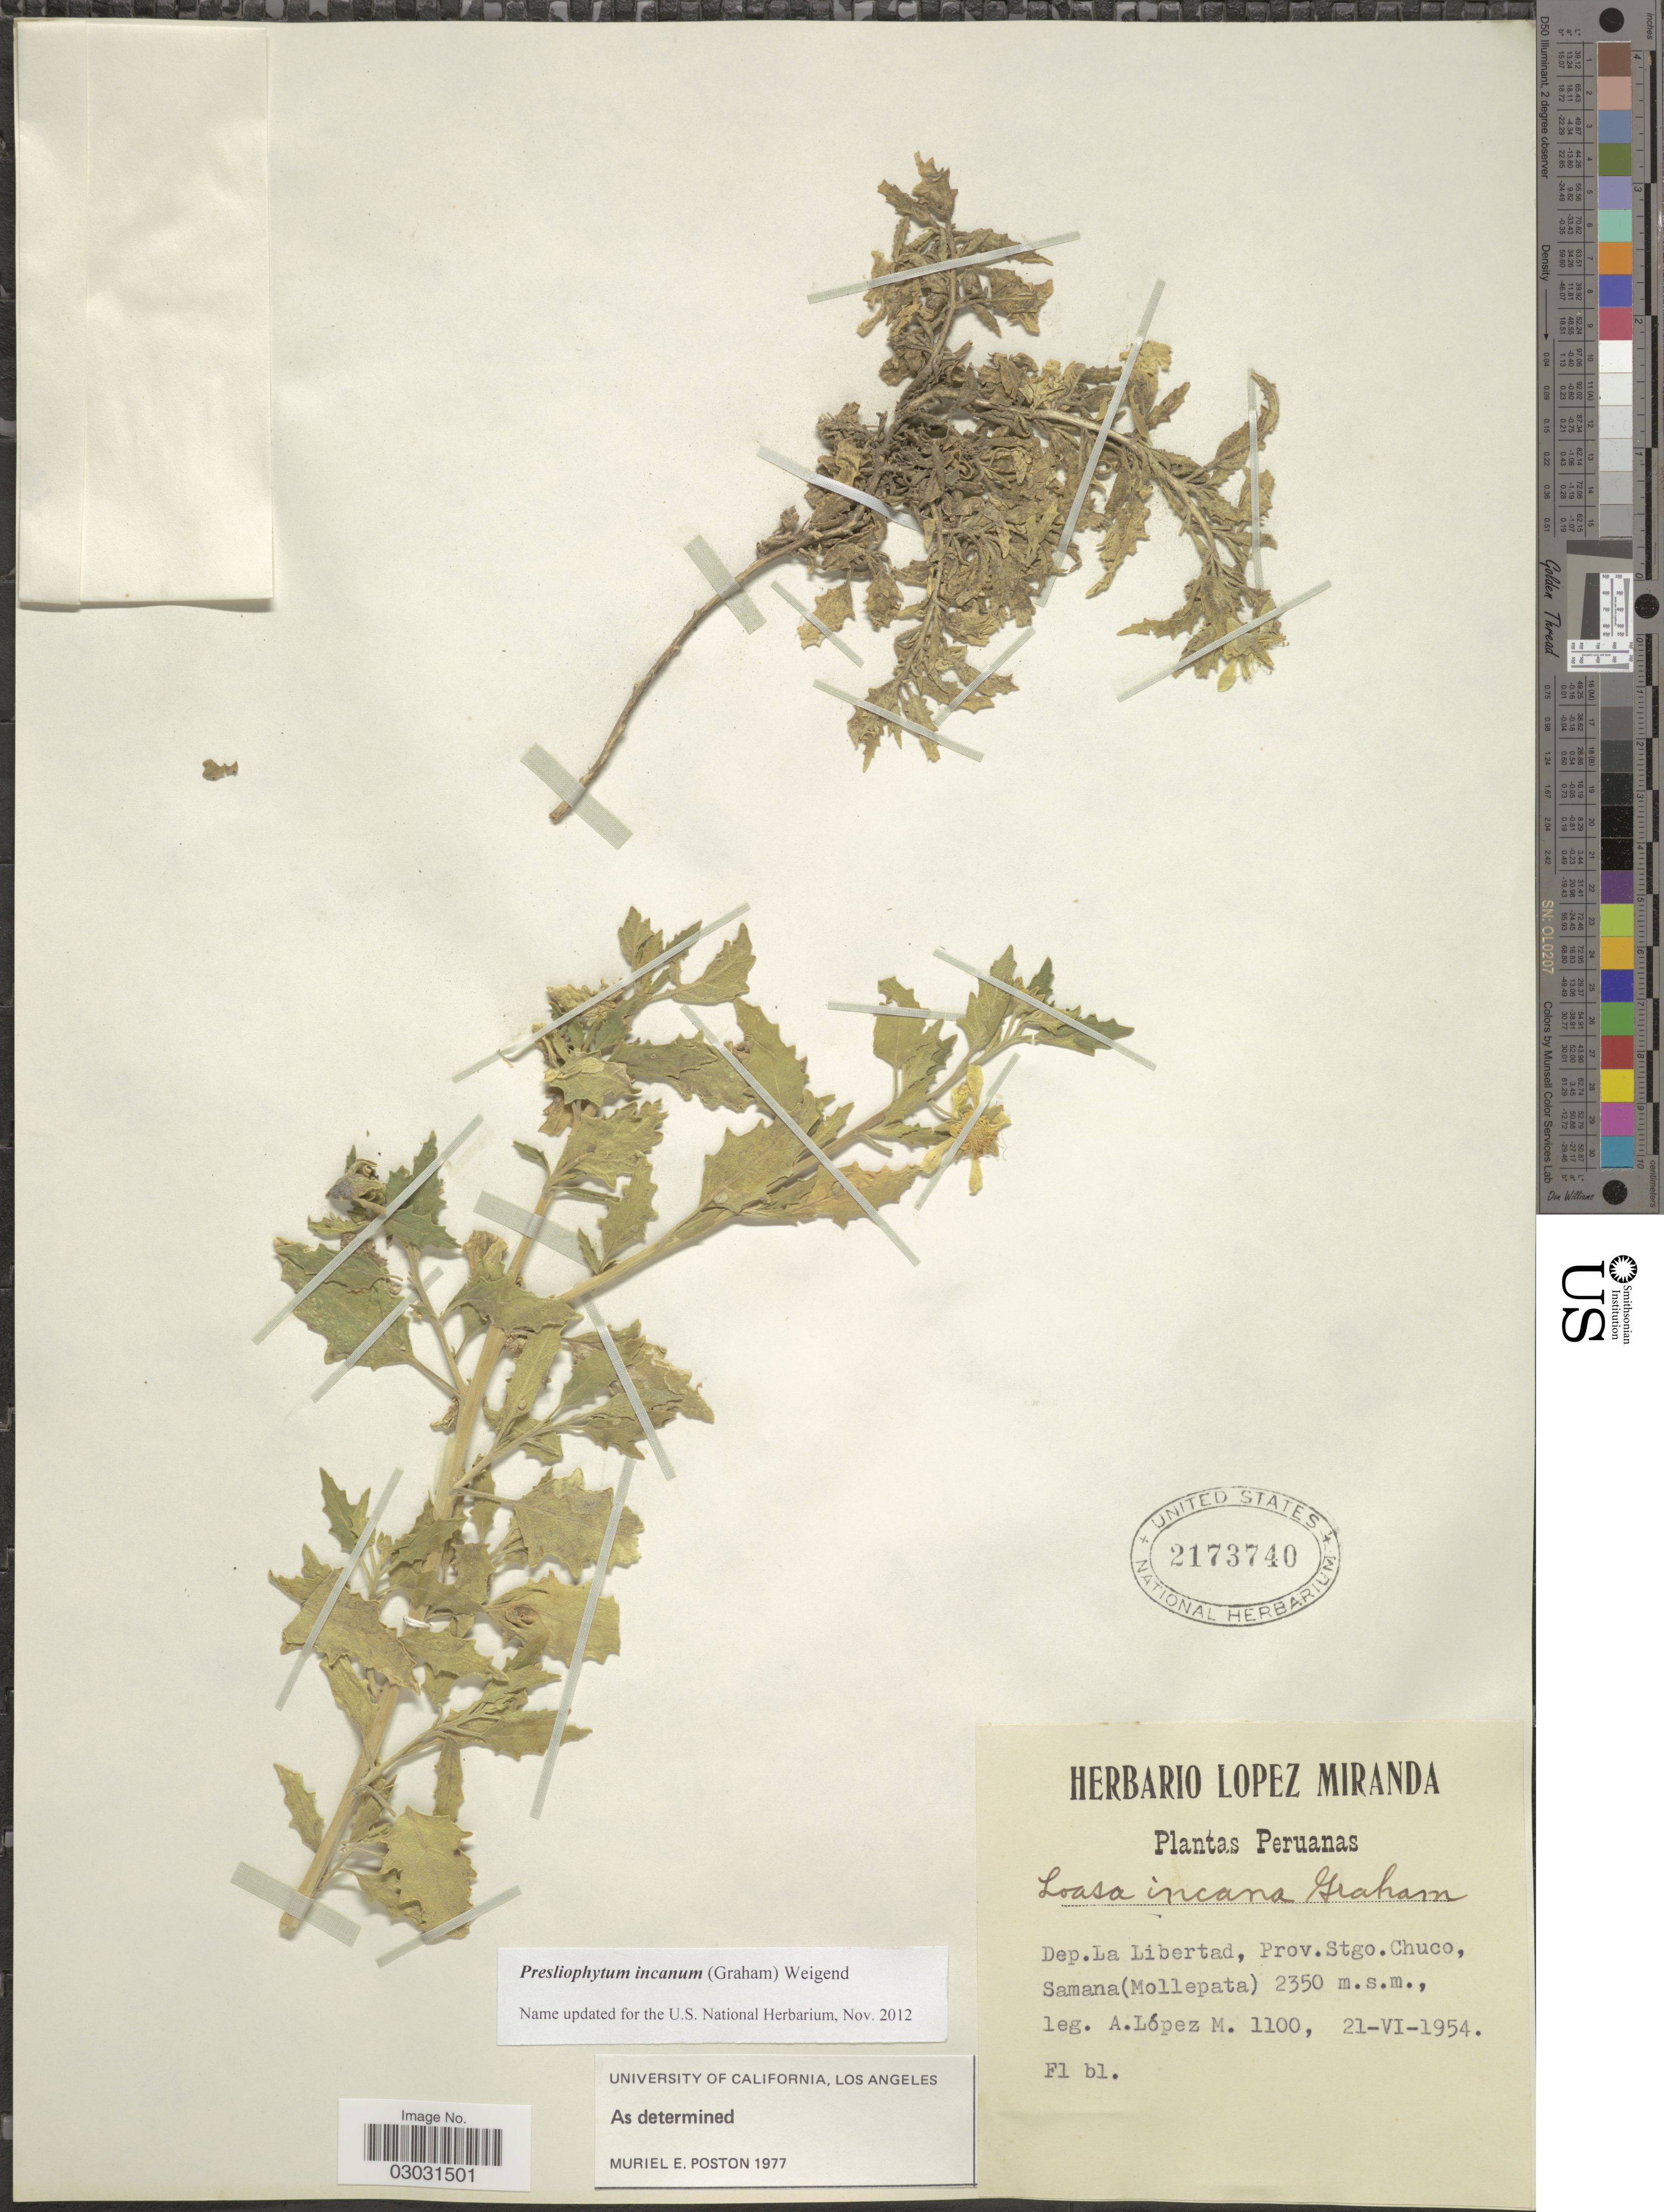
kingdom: Plantae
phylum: Tracheophyta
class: Magnoliopsida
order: Cornales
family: Loasaceae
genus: Presliophytum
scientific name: Presliophytum incanum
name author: (Graham) Weigand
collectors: A. López M.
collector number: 1100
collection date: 1954-06-21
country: Peru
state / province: La Libertad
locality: Dep. La Libertad, Prov. Stgo. Chuco, Samana (Mollepata).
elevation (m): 2350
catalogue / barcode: US 2173740